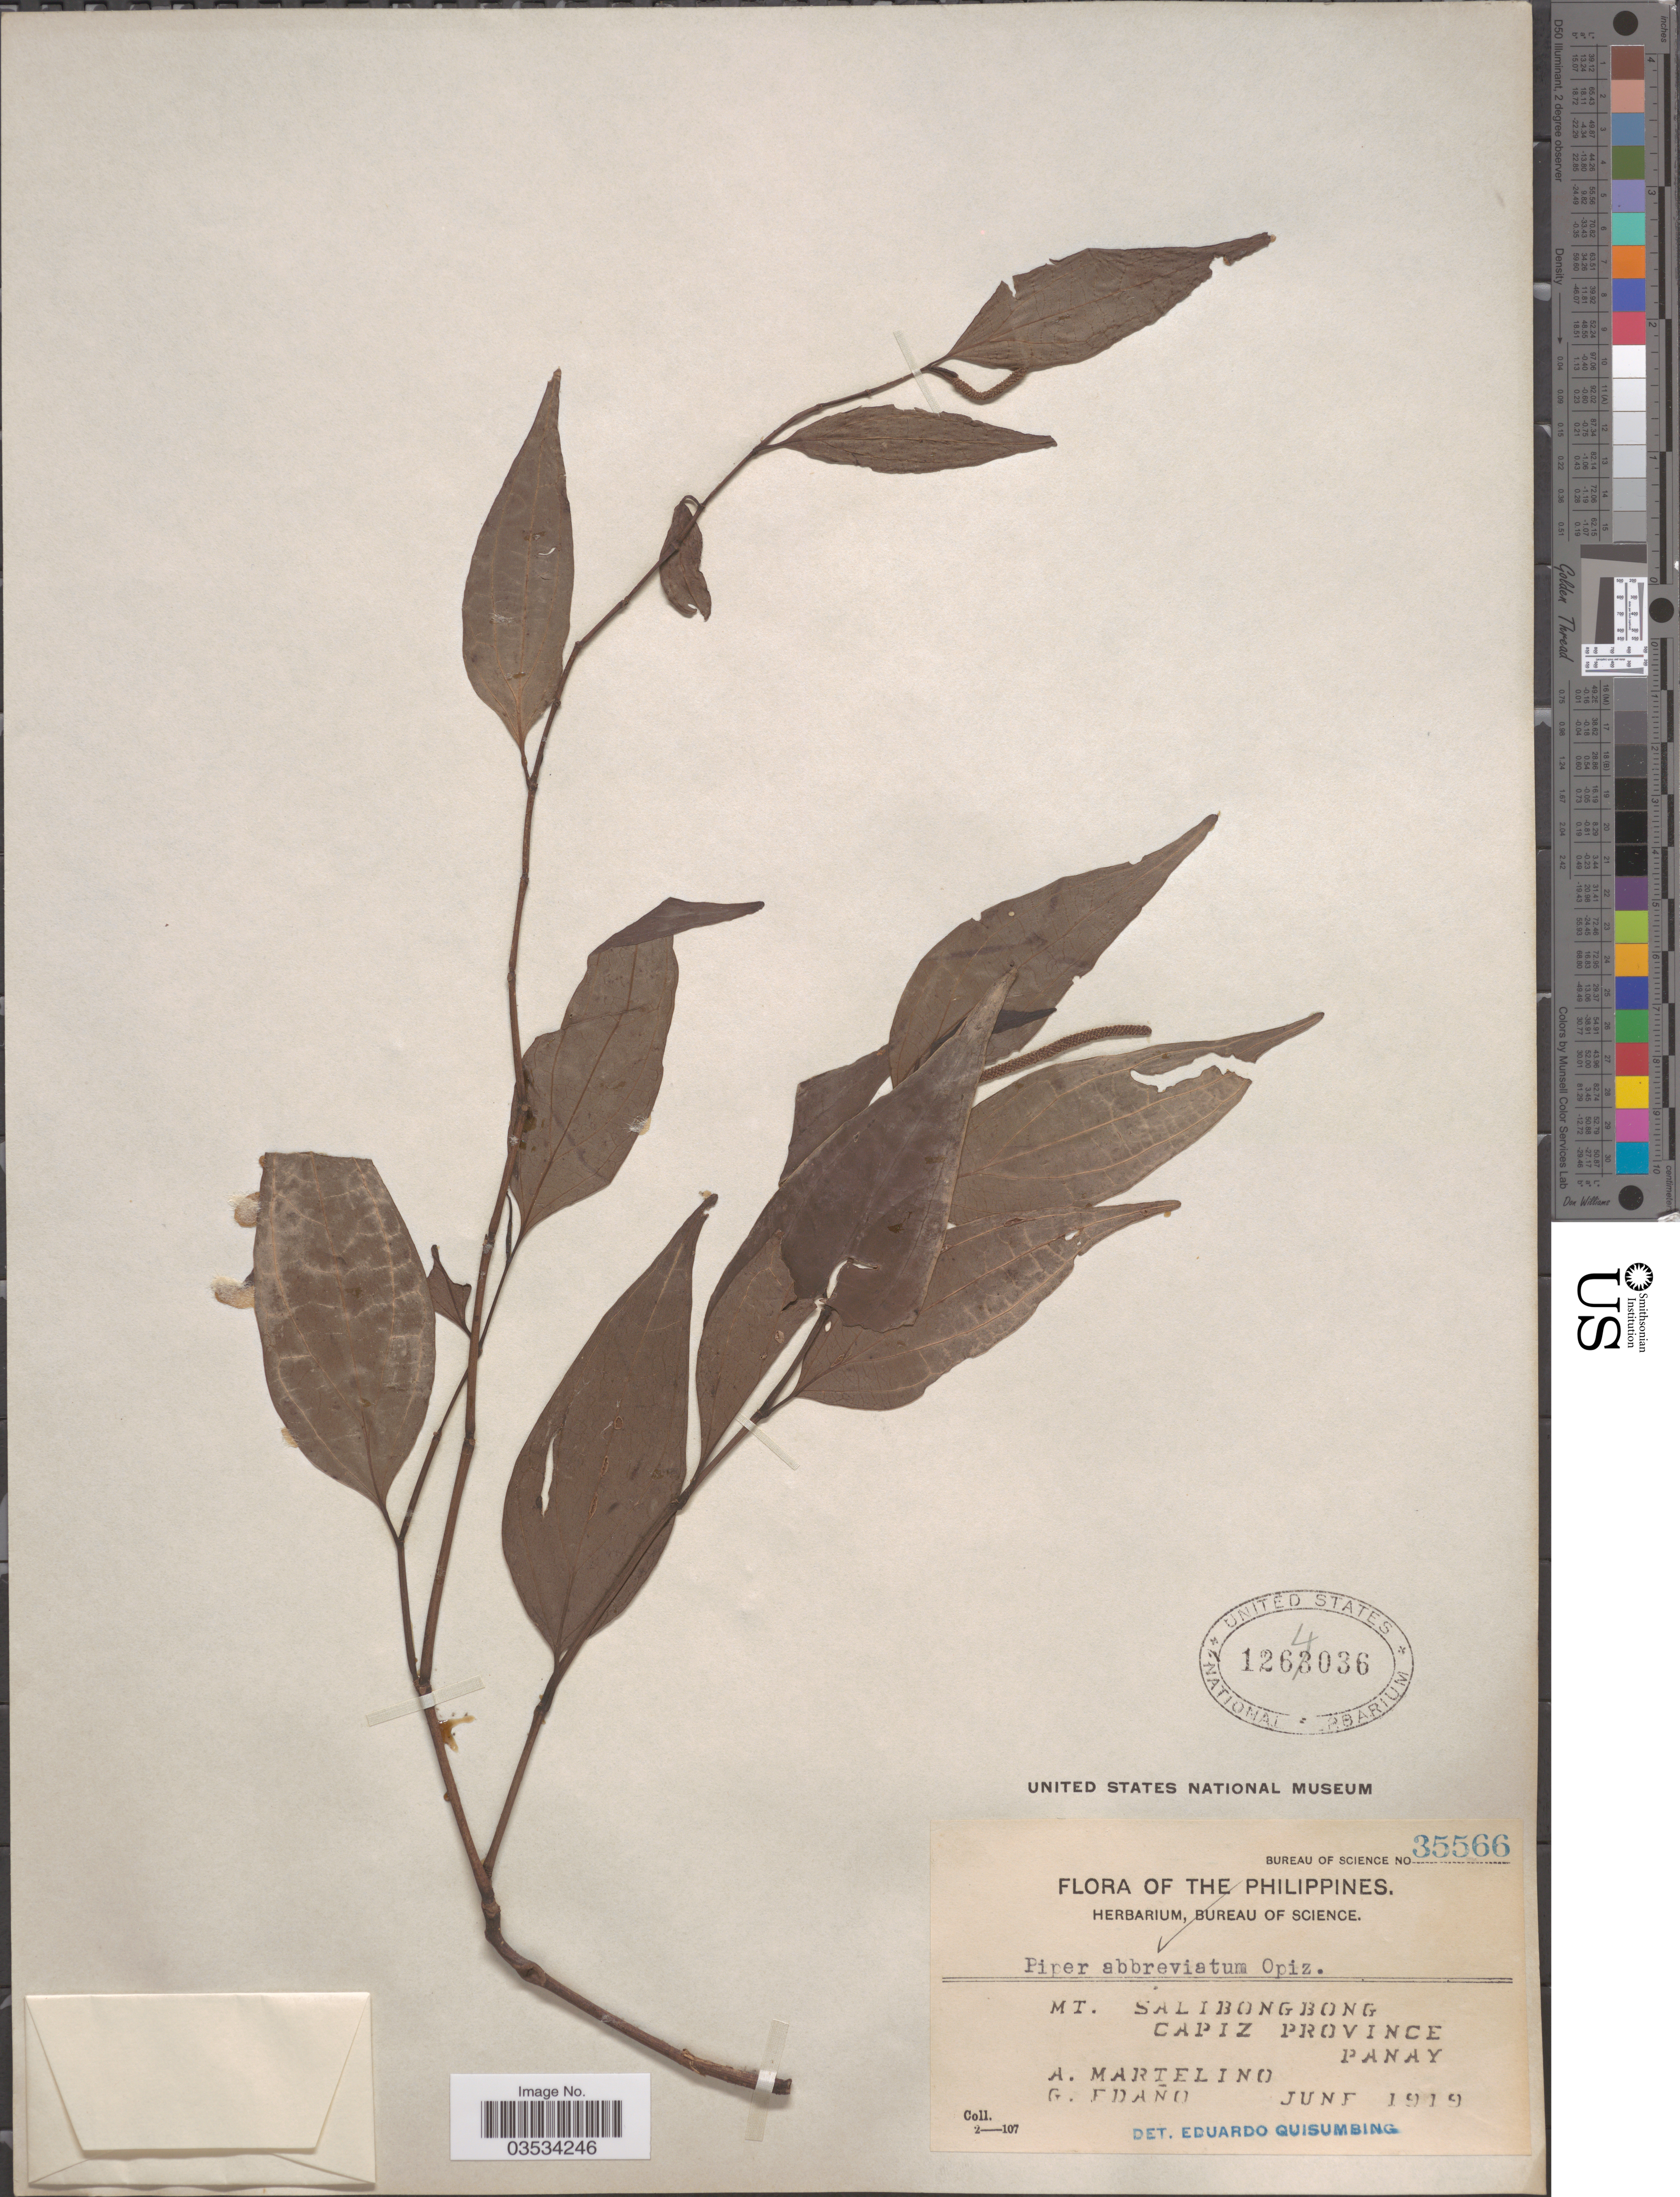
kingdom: Plantae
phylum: Tracheophyta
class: Magnoliopsida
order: Piperales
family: Piperaceae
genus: Piper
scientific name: Piper abbreviatum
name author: Opiz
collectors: A. Martelino & G. Edaño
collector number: Bureau of Science 35566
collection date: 1919-06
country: Philippines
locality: Mt. Salibongbong. Capiz Province. Panay.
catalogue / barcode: US 1264036